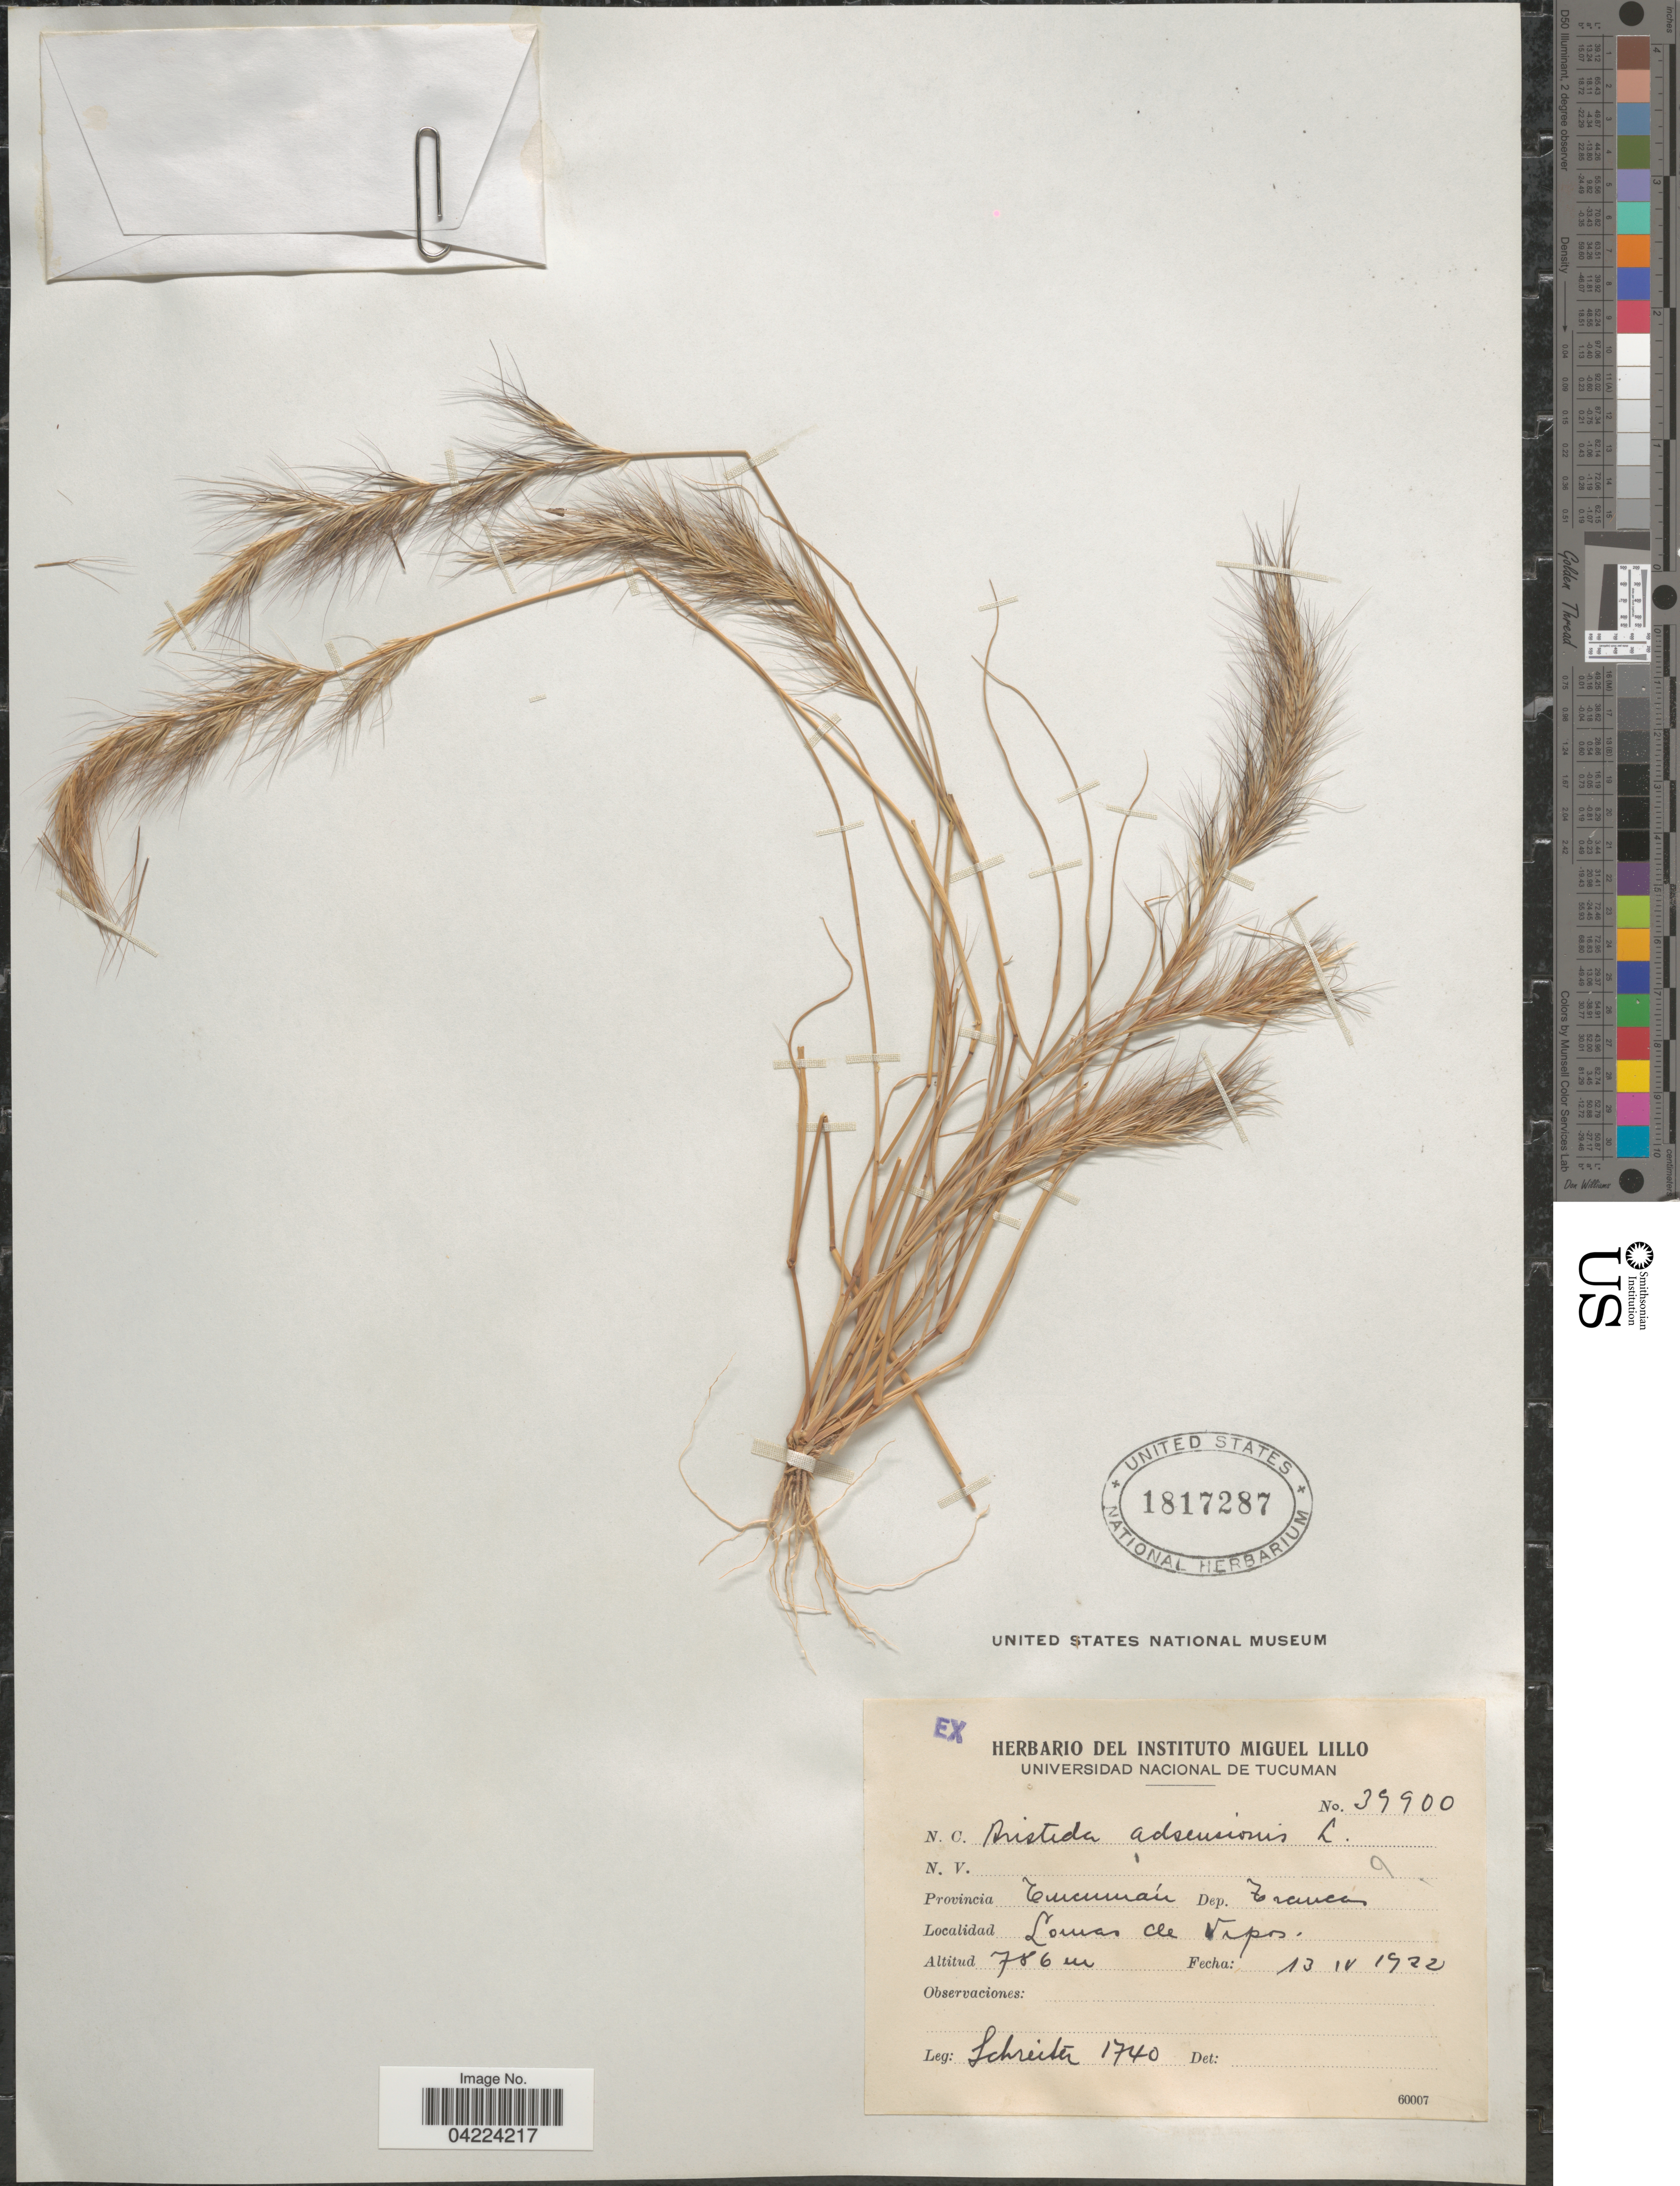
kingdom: Plantae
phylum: Tracheophyta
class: Liliopsida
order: Poales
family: Poaceae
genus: Aristida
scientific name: Aristida adscensionis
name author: L.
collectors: -. Schreiter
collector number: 1740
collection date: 1922-04-13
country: Argentina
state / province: Tucuman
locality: Dep. Trancas. Lomas de Vipos.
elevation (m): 186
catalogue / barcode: US 1817287